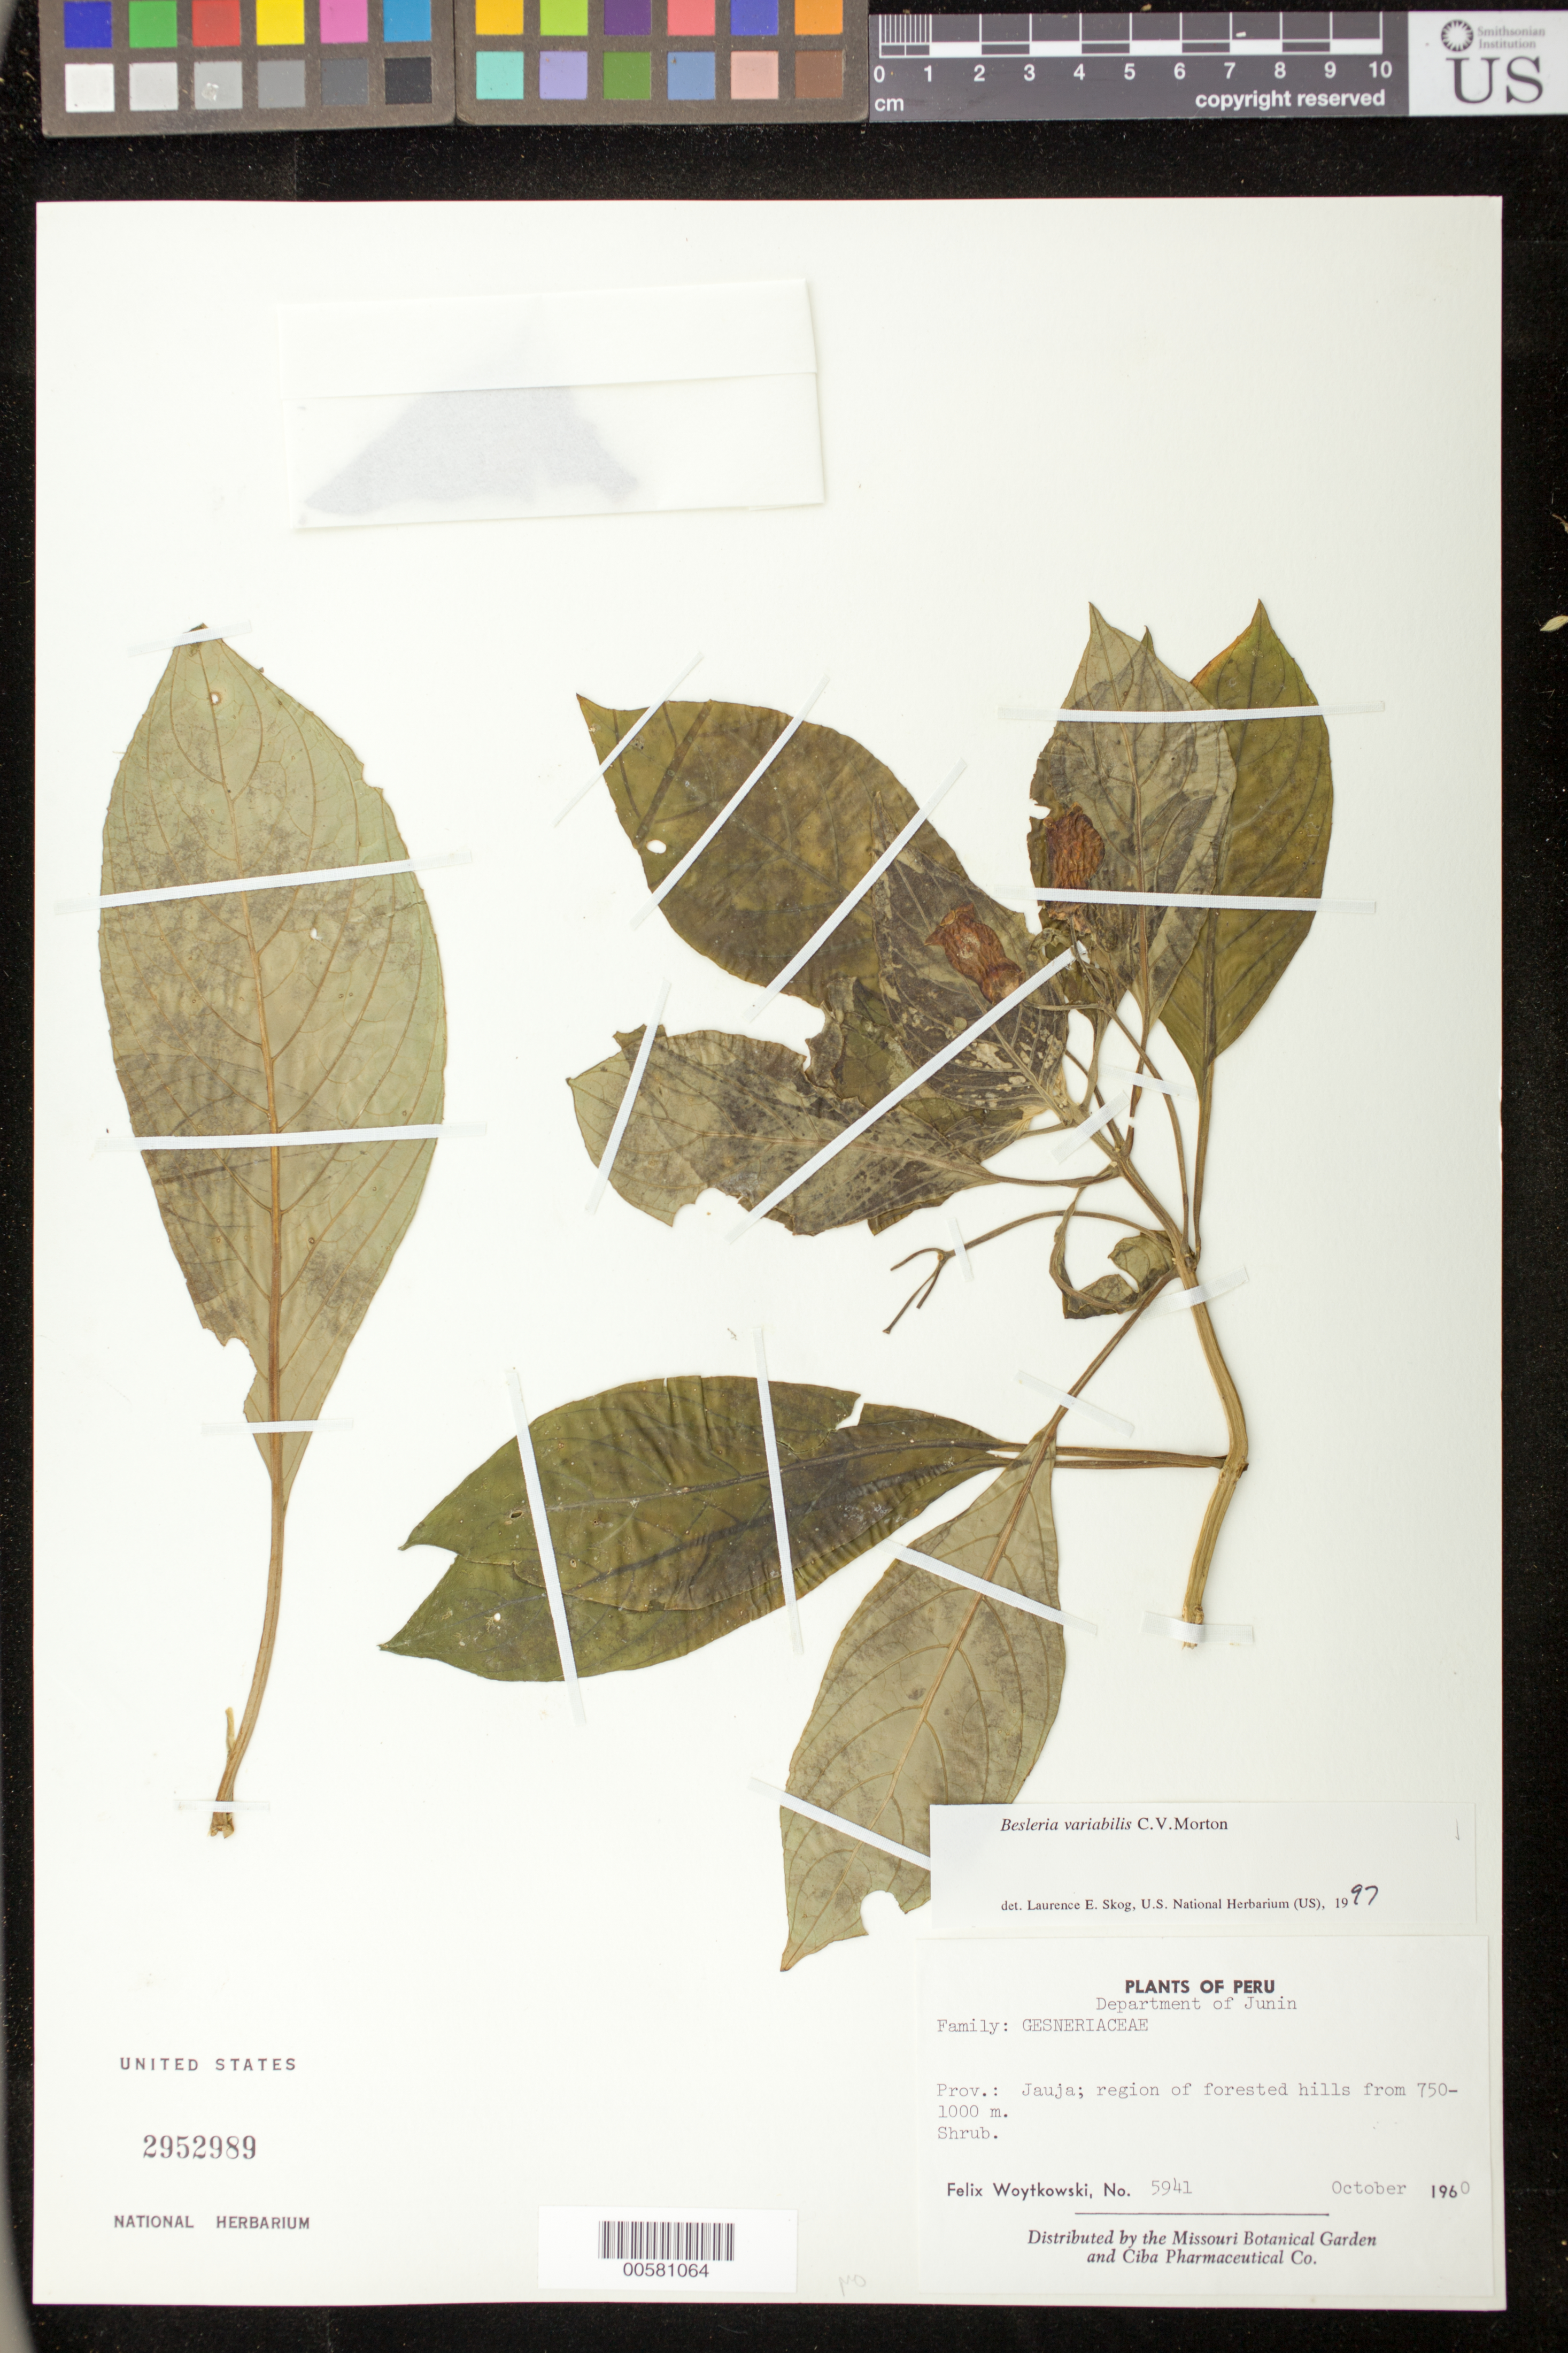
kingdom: Plantae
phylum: Tracheophyta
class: Magnoliopsida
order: Lamiales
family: Gesneriaceae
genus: Besleria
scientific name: Besleria variabilis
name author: C.V. Morton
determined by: Skog, Laurence E.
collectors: F. Woytkowski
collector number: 5941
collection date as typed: Oct 1960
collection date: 1960-10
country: Peru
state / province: Junín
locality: Prov. Jauja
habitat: Forested hills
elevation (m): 750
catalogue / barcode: US 2952989